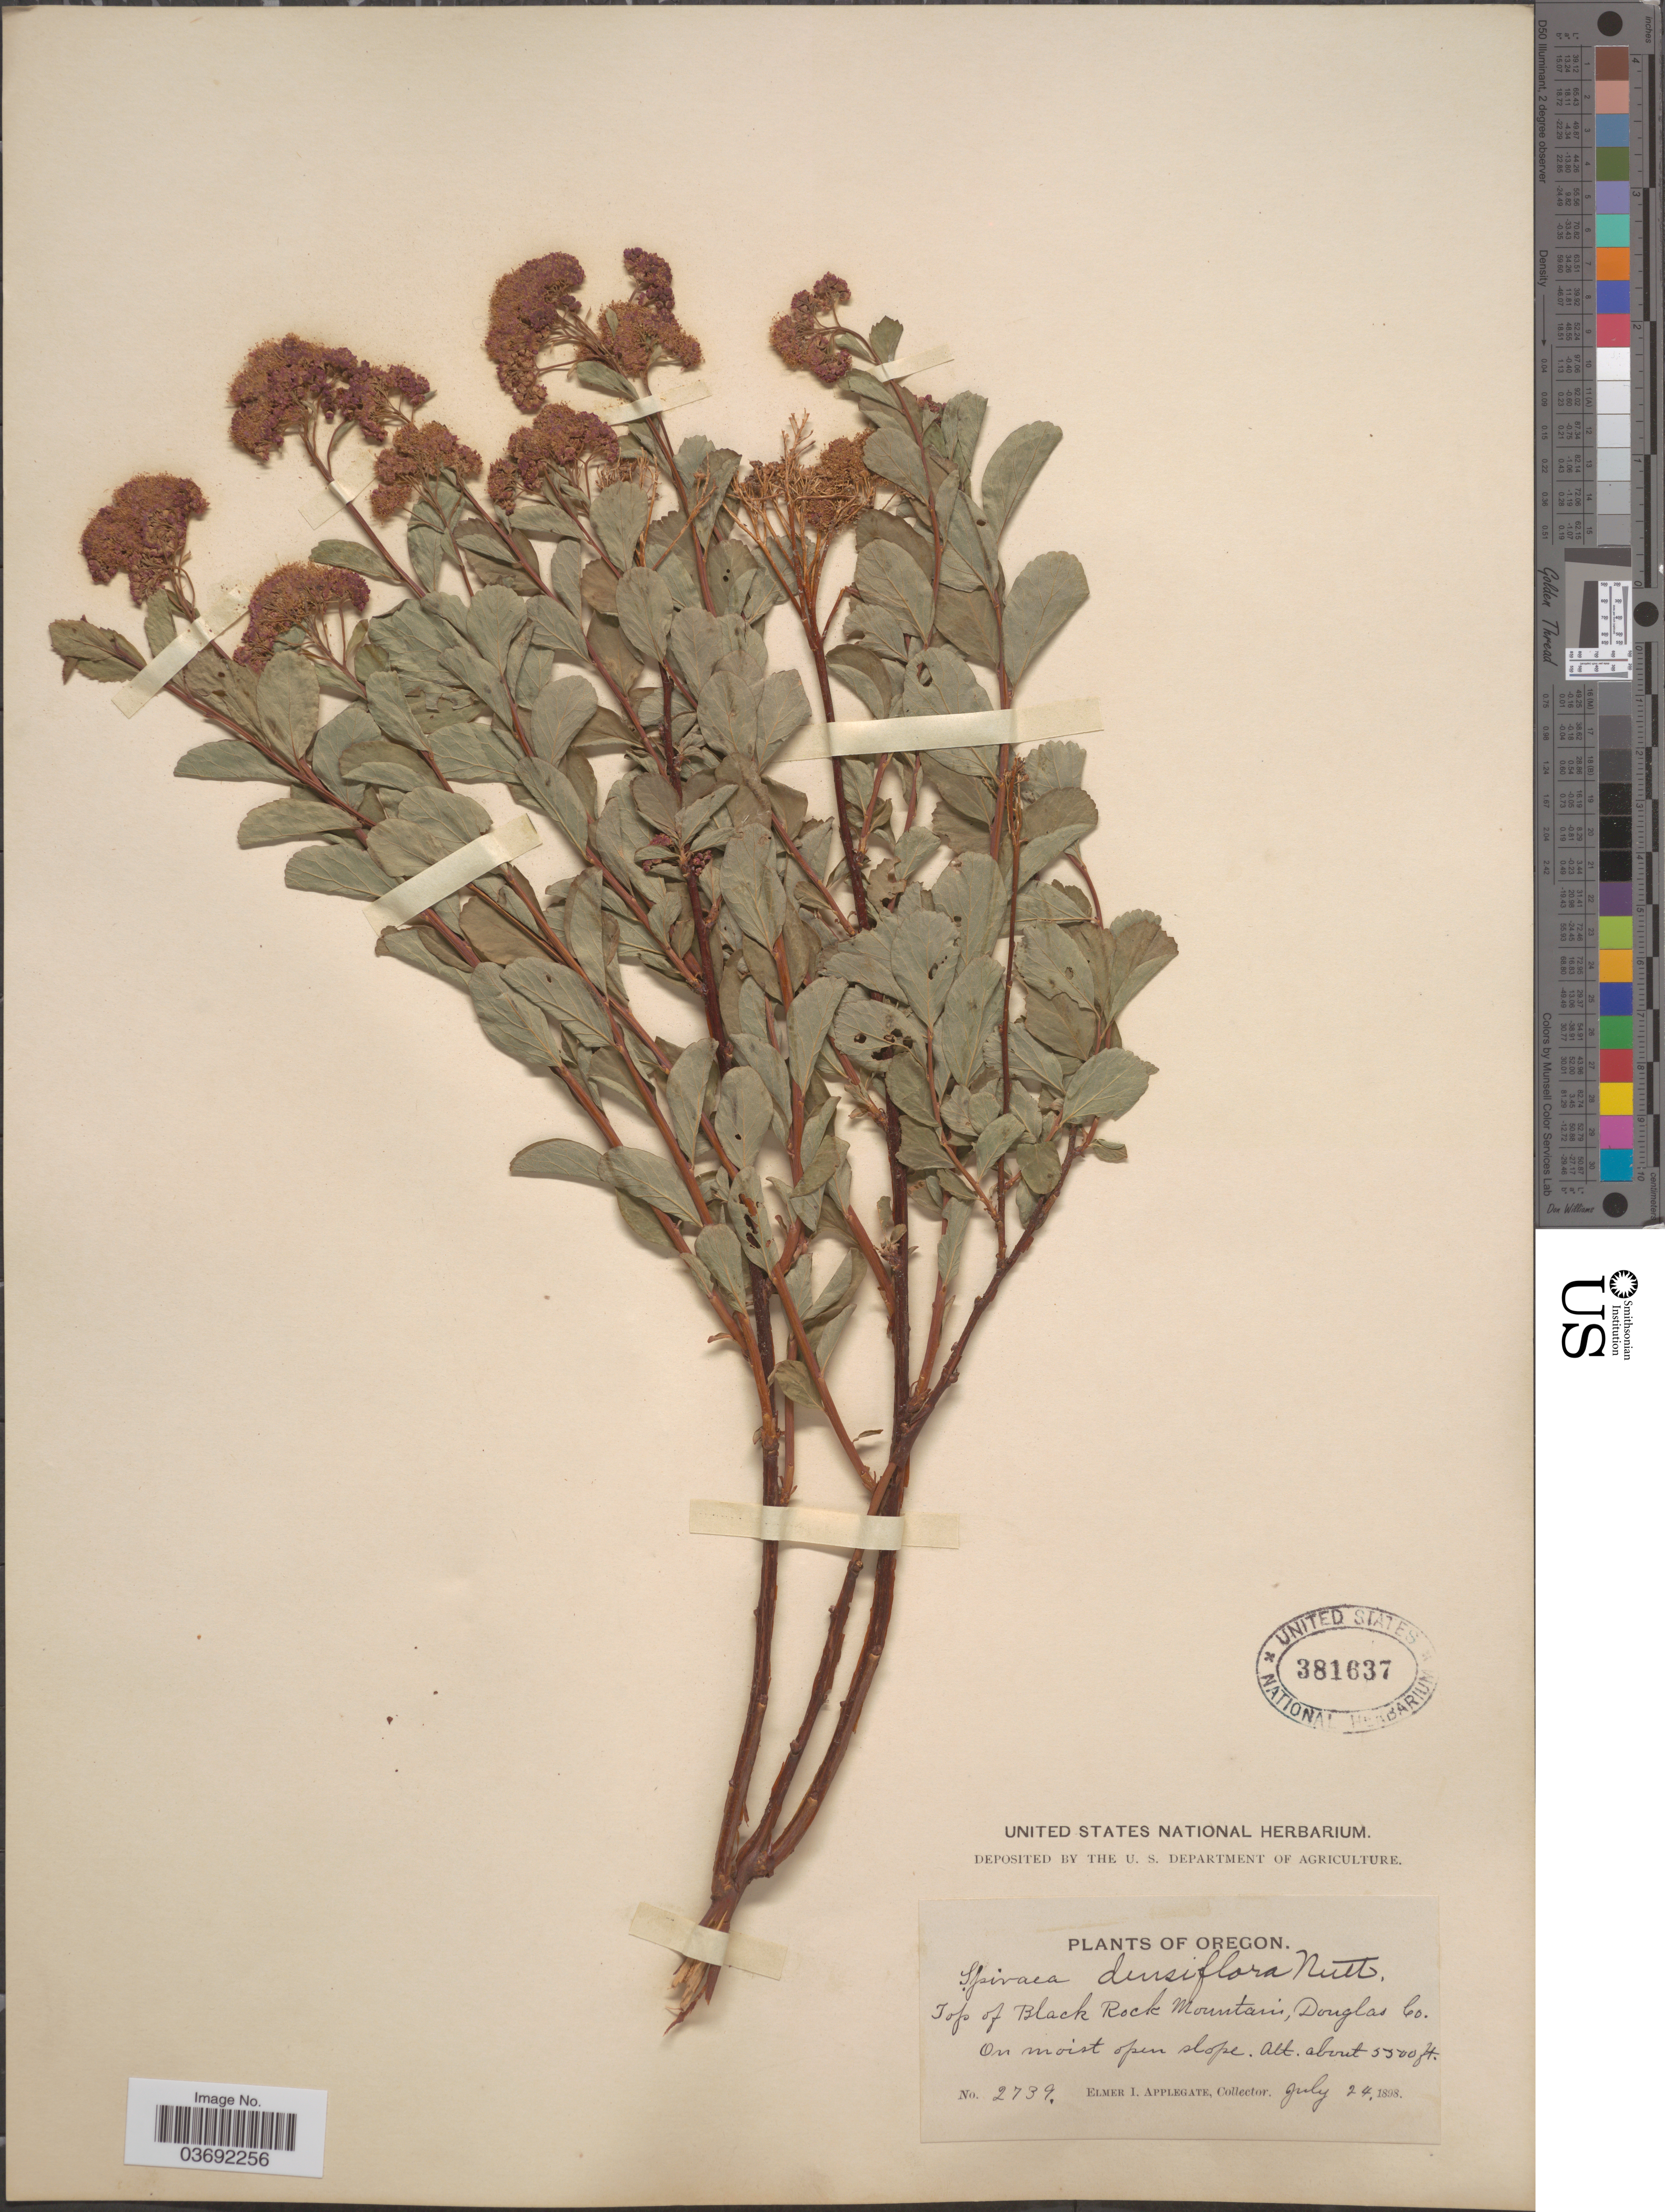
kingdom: Plantae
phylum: Tracheophyta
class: Magnoliopsida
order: Rosales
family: Rosaceae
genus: Spiraea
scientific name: Spiraea densiflora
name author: Nutt. ex Greenm.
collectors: E. I. Applegate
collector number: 2739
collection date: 1898-07-24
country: United States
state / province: Oregon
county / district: Douglas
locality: Top of Black Rock Mountain, Douglas Co.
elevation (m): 1676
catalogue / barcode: US 381637